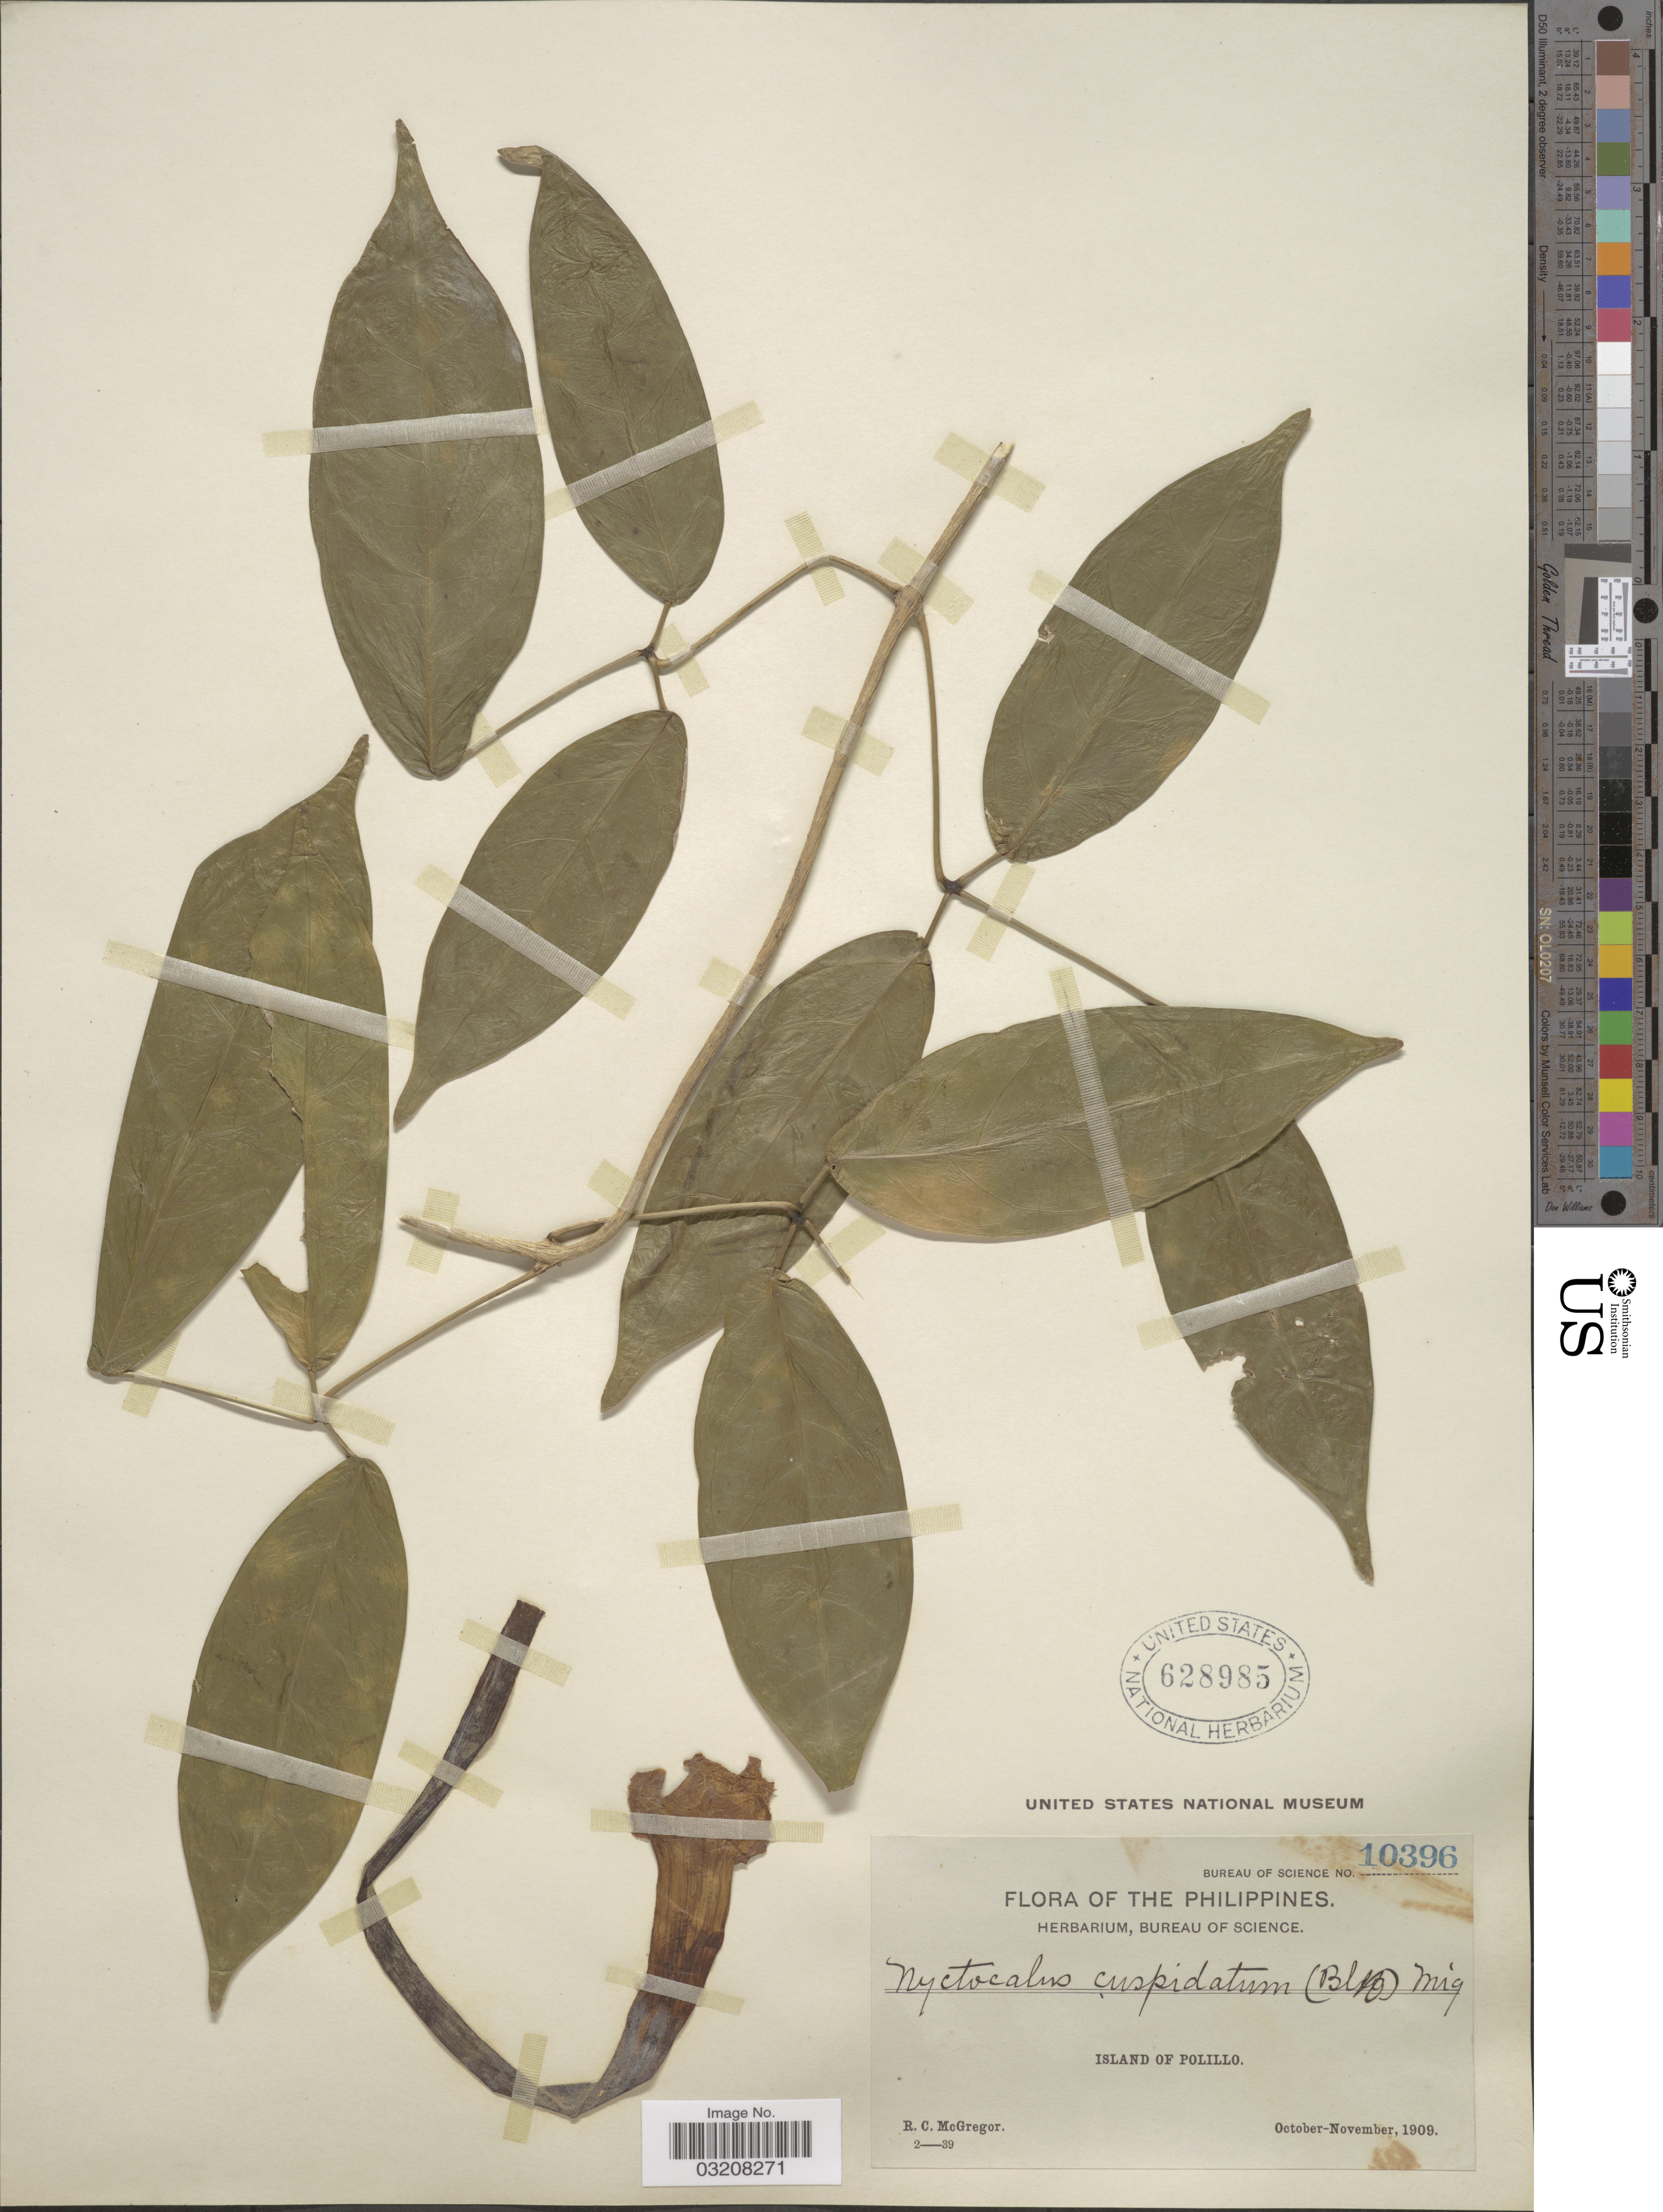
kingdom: Plantae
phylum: Tracheophyta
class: Magnoliopsida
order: Lamiales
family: Bignoniaceae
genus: Nyctocalos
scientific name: Nyctocalos cuspidatum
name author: Miq.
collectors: R. C. McGregor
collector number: Bureau of Science 10396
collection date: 1909-10/1909-11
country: Philippines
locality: Island of Polillo.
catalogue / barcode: US 628985